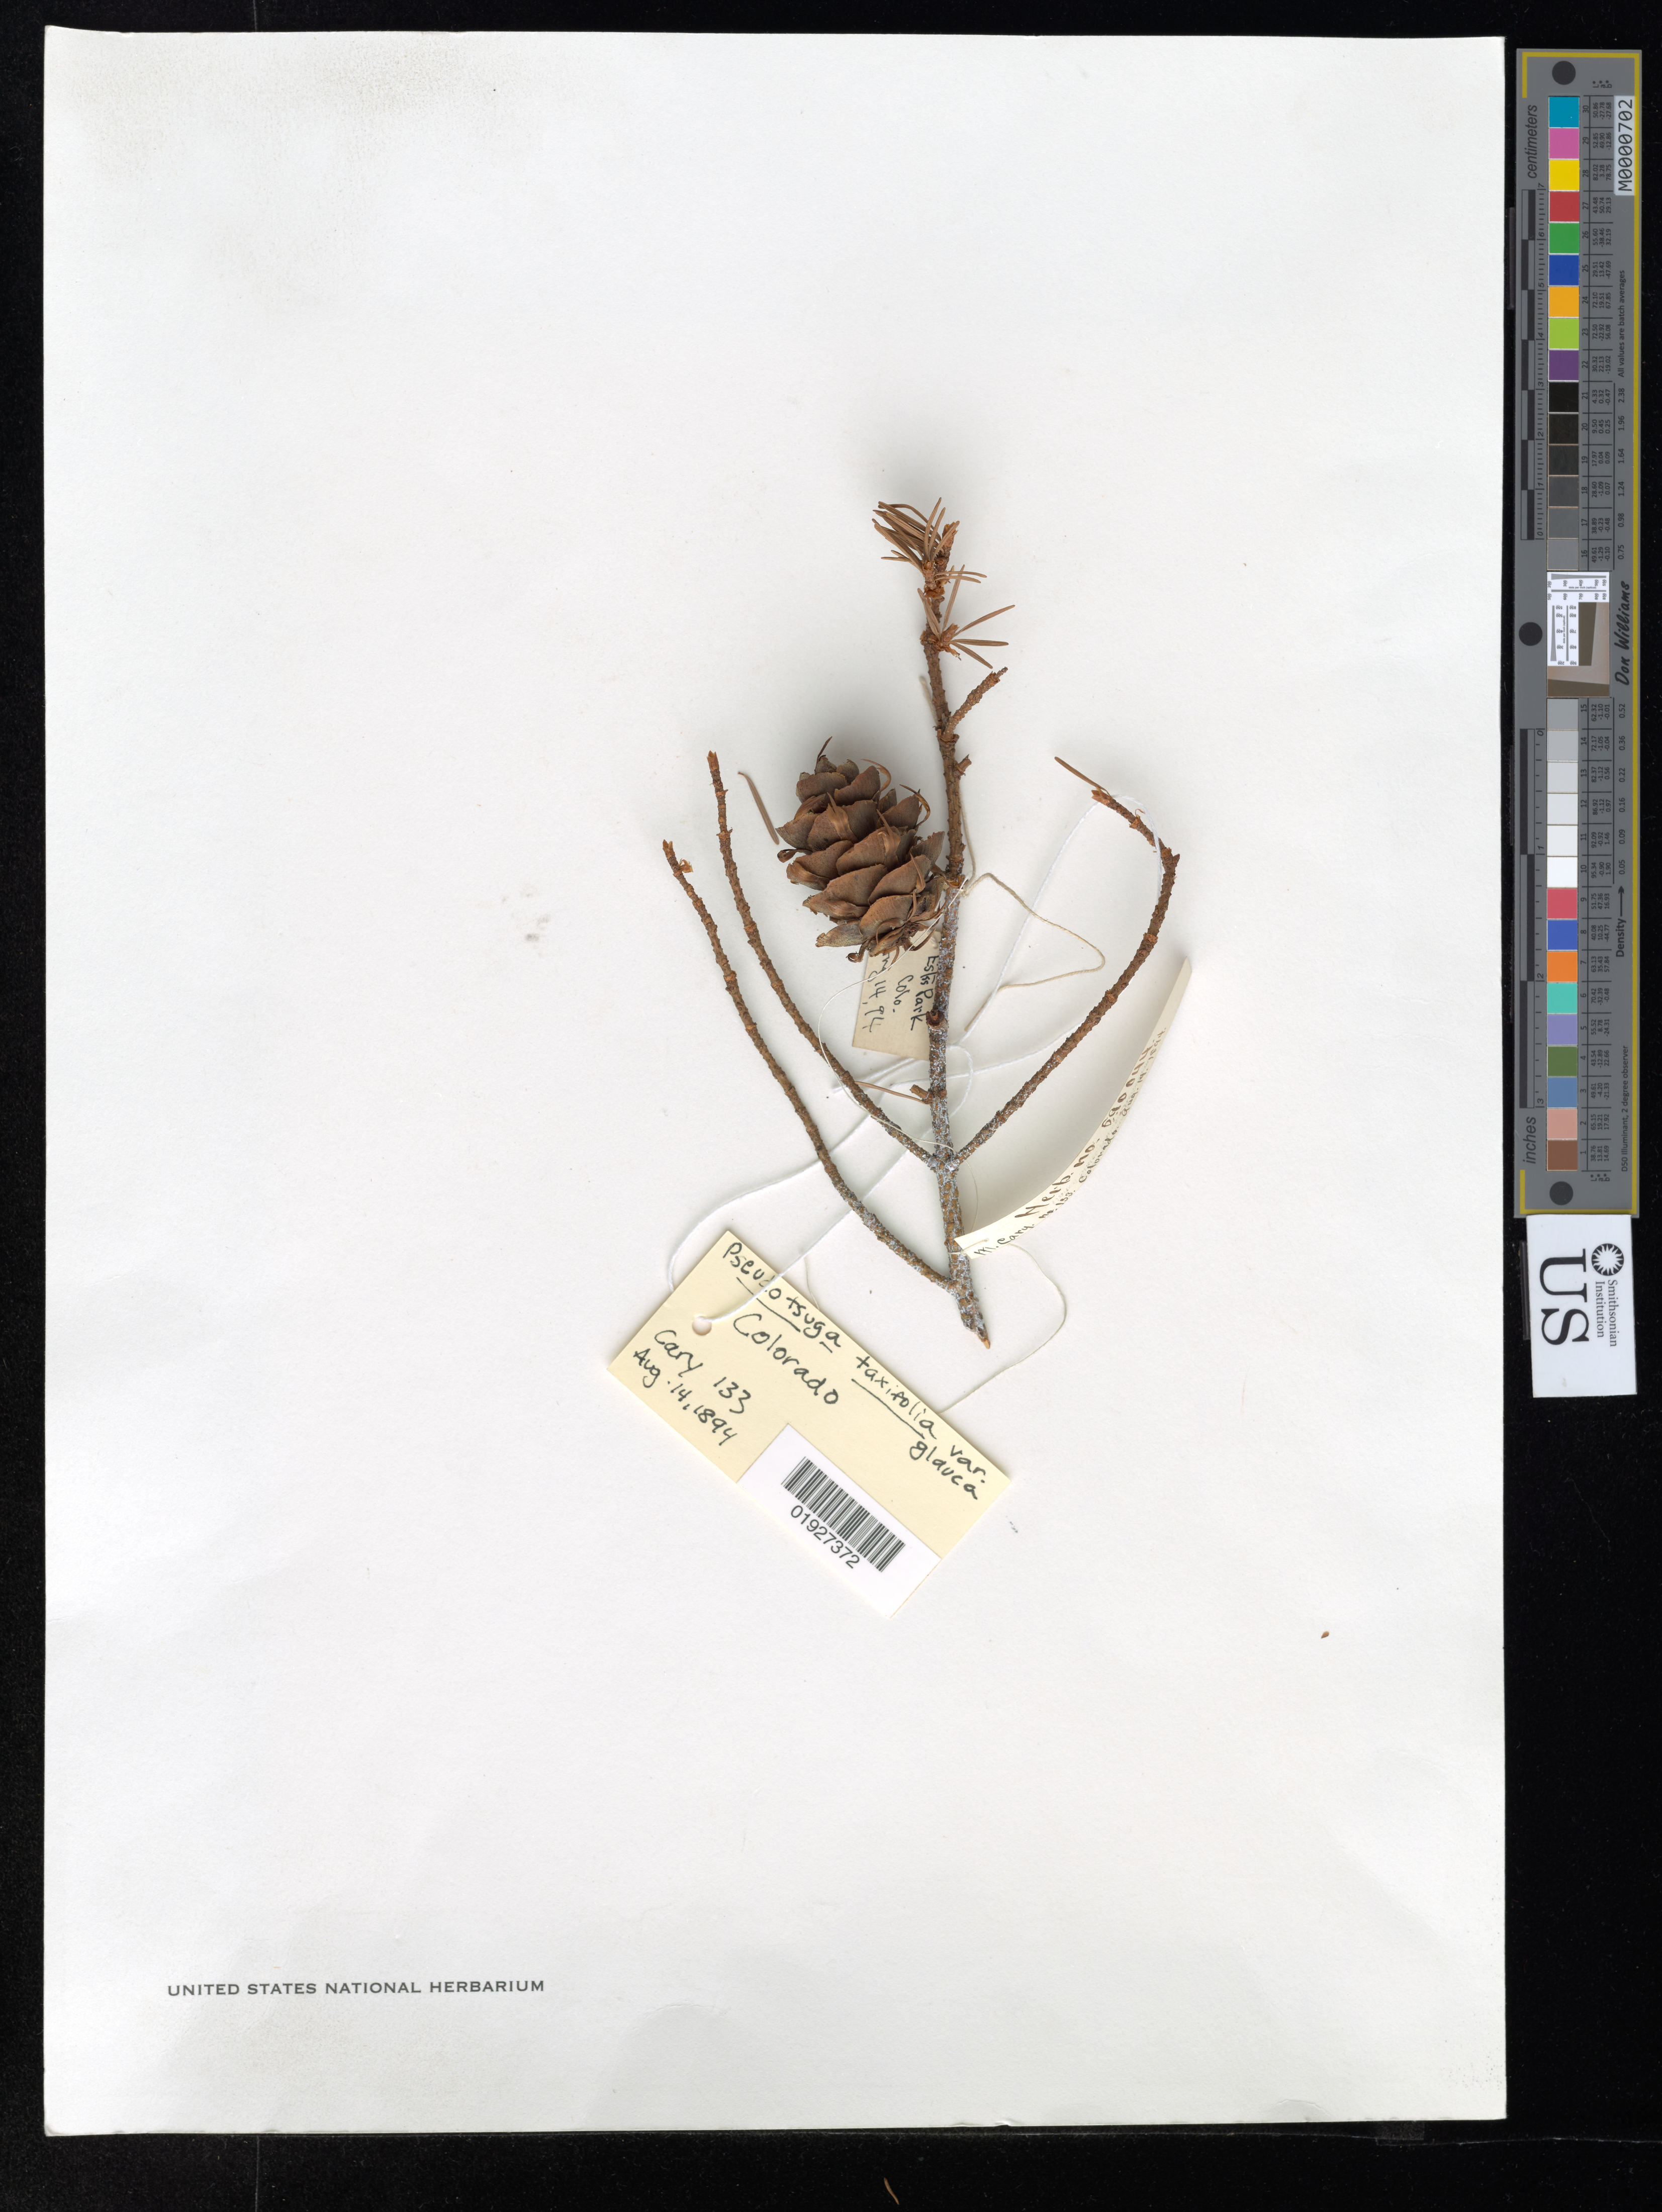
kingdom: Plantae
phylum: Tracheophyta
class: Pinopsida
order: Pinales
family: Pinaceae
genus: Pseudotsuga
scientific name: Pseudotsuga taxifolia var. glauca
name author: Sudw.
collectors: M. Cary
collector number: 133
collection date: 1894-08-14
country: United States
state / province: Colorado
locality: Estes Park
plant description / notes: Herb. no. 590044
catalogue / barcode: US 590044